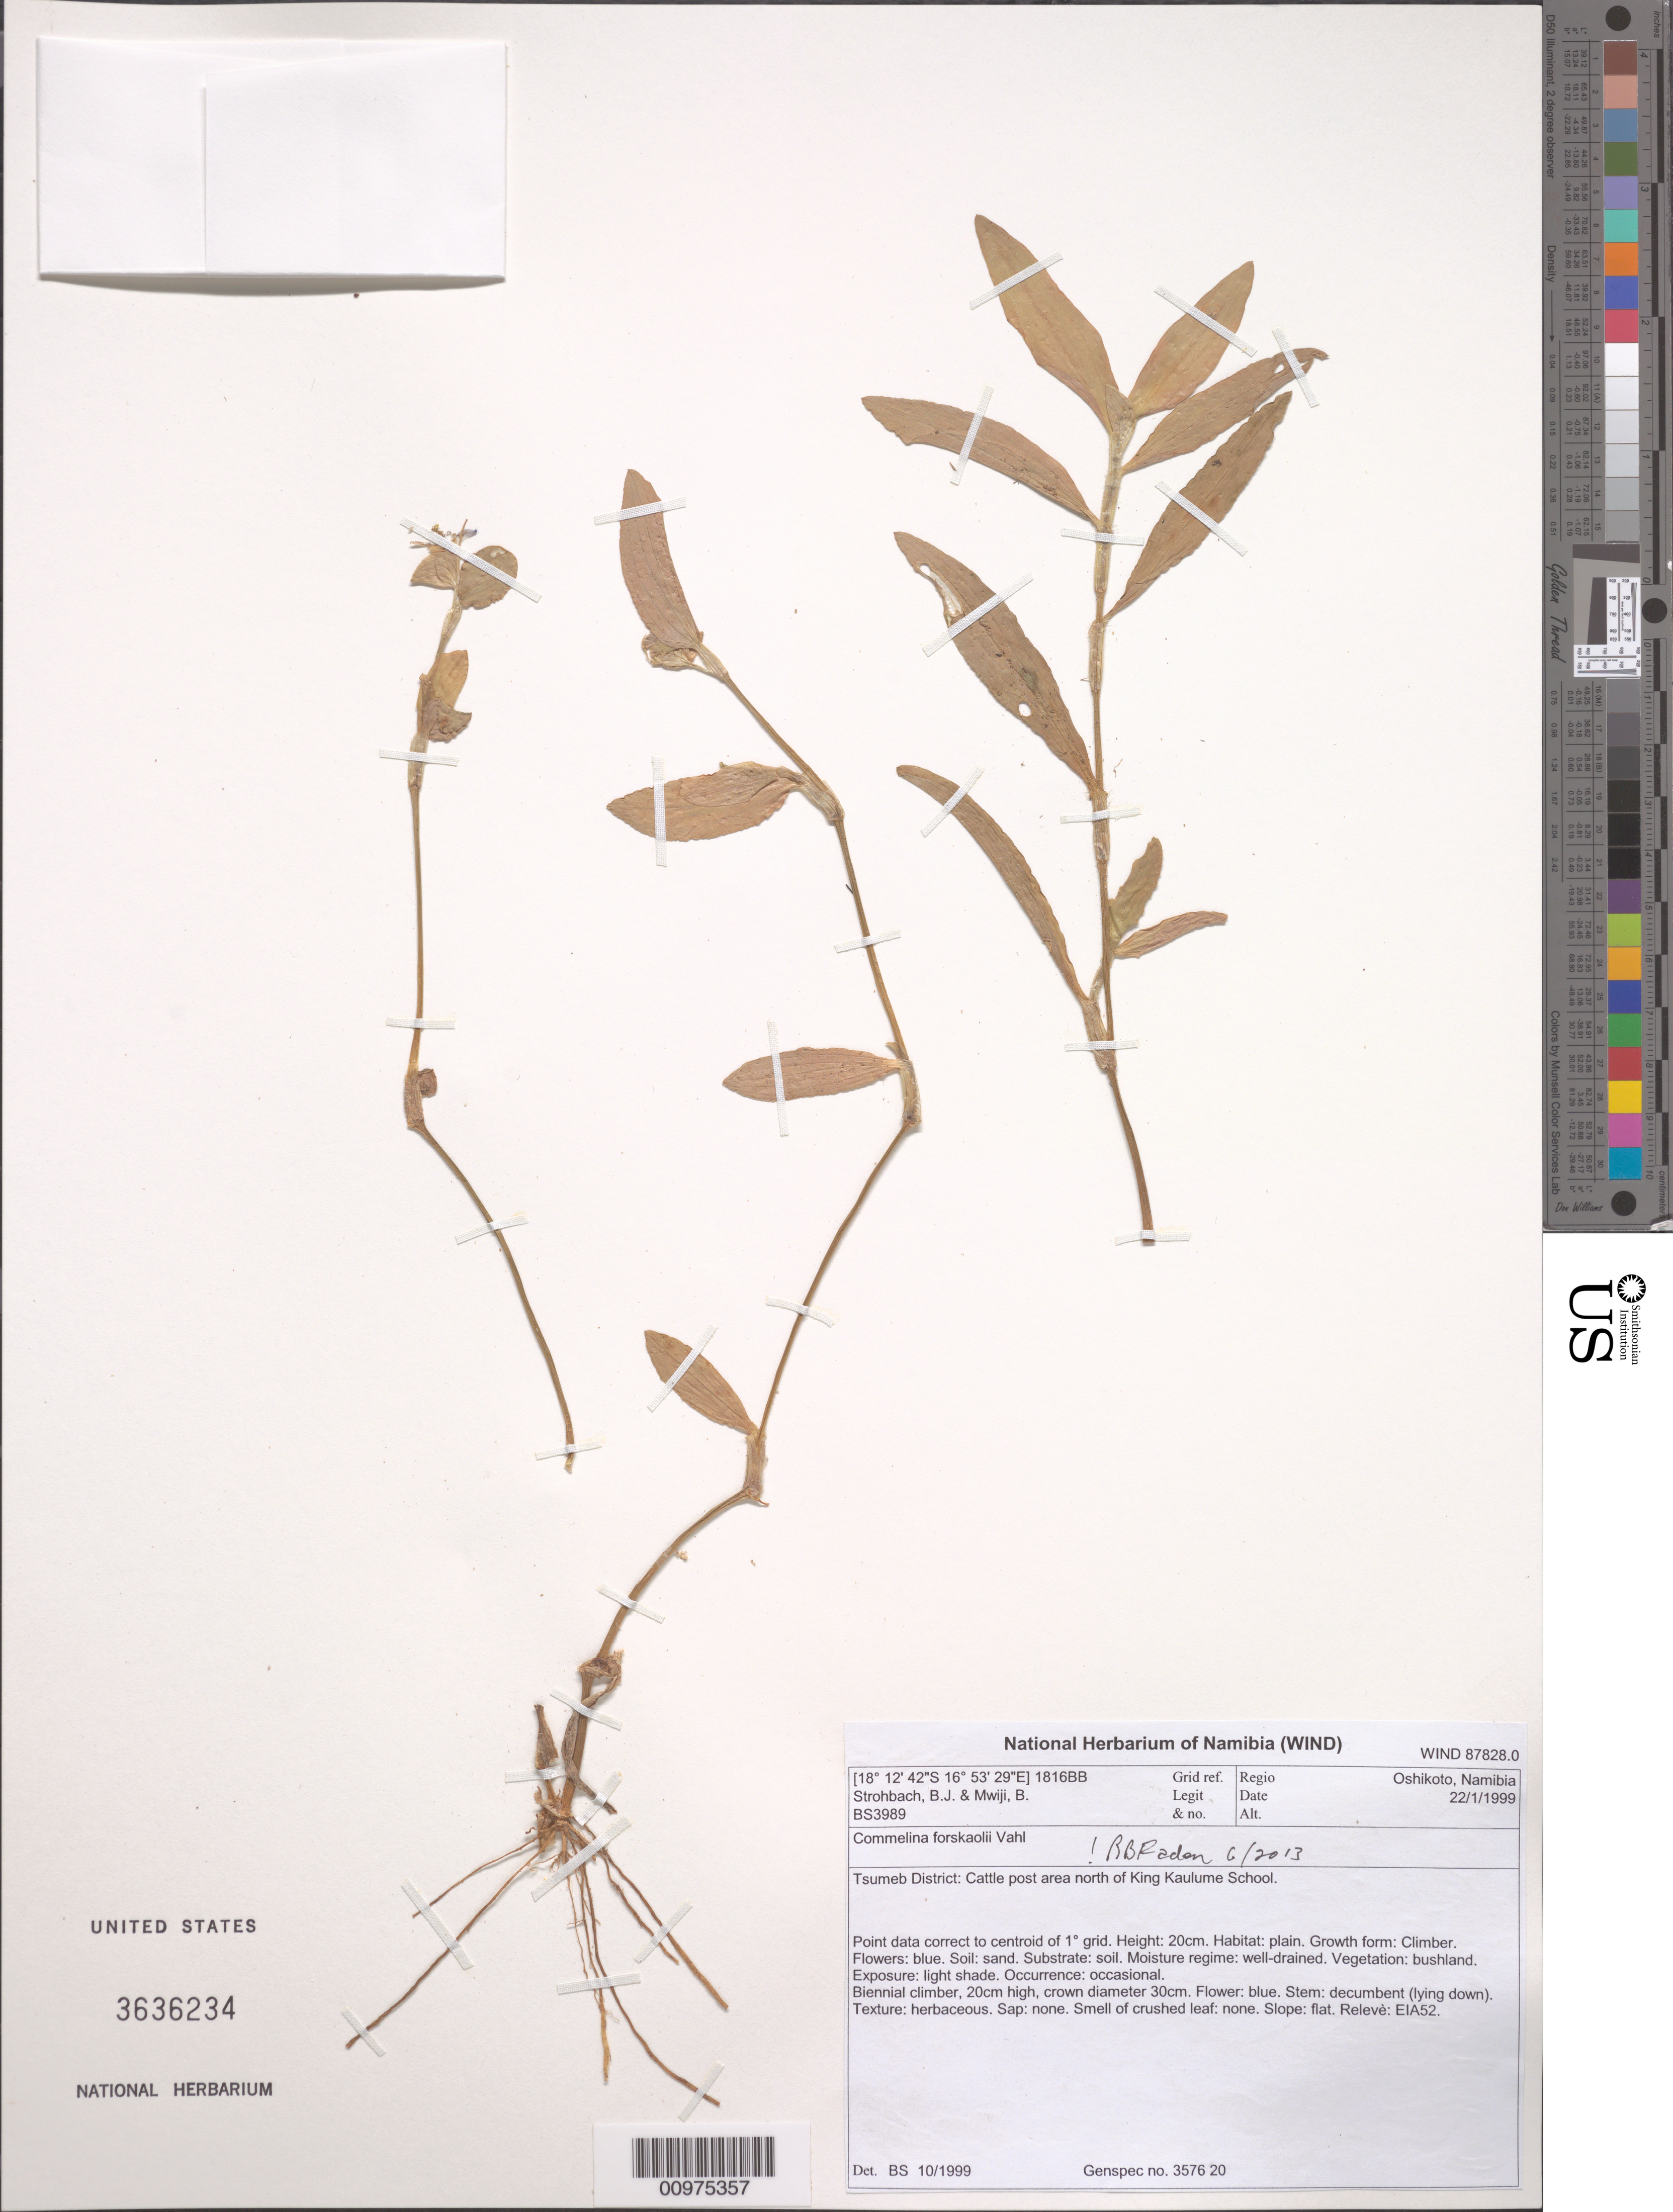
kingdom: Plantae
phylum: Tracheophyta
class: Liliopsida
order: Commelinales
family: Commelinaceae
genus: Commelina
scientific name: Commelina forskaolii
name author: Vahl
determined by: Faden, Robert B., (US), Smithsonian Institution - National Museum of Natural History (UNITED STATES)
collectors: B. Strohbach & B. Mwiji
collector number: BS3989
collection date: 1999-01-22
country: Namibia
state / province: Oshikoto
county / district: Tsumeb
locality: Cattle post area north of King Kaulume School.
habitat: Habitat: plain. Soil: sand. Moisture regime: well-drained. Vegetation: bushland. Exposure: light shade.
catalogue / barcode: US 3636234